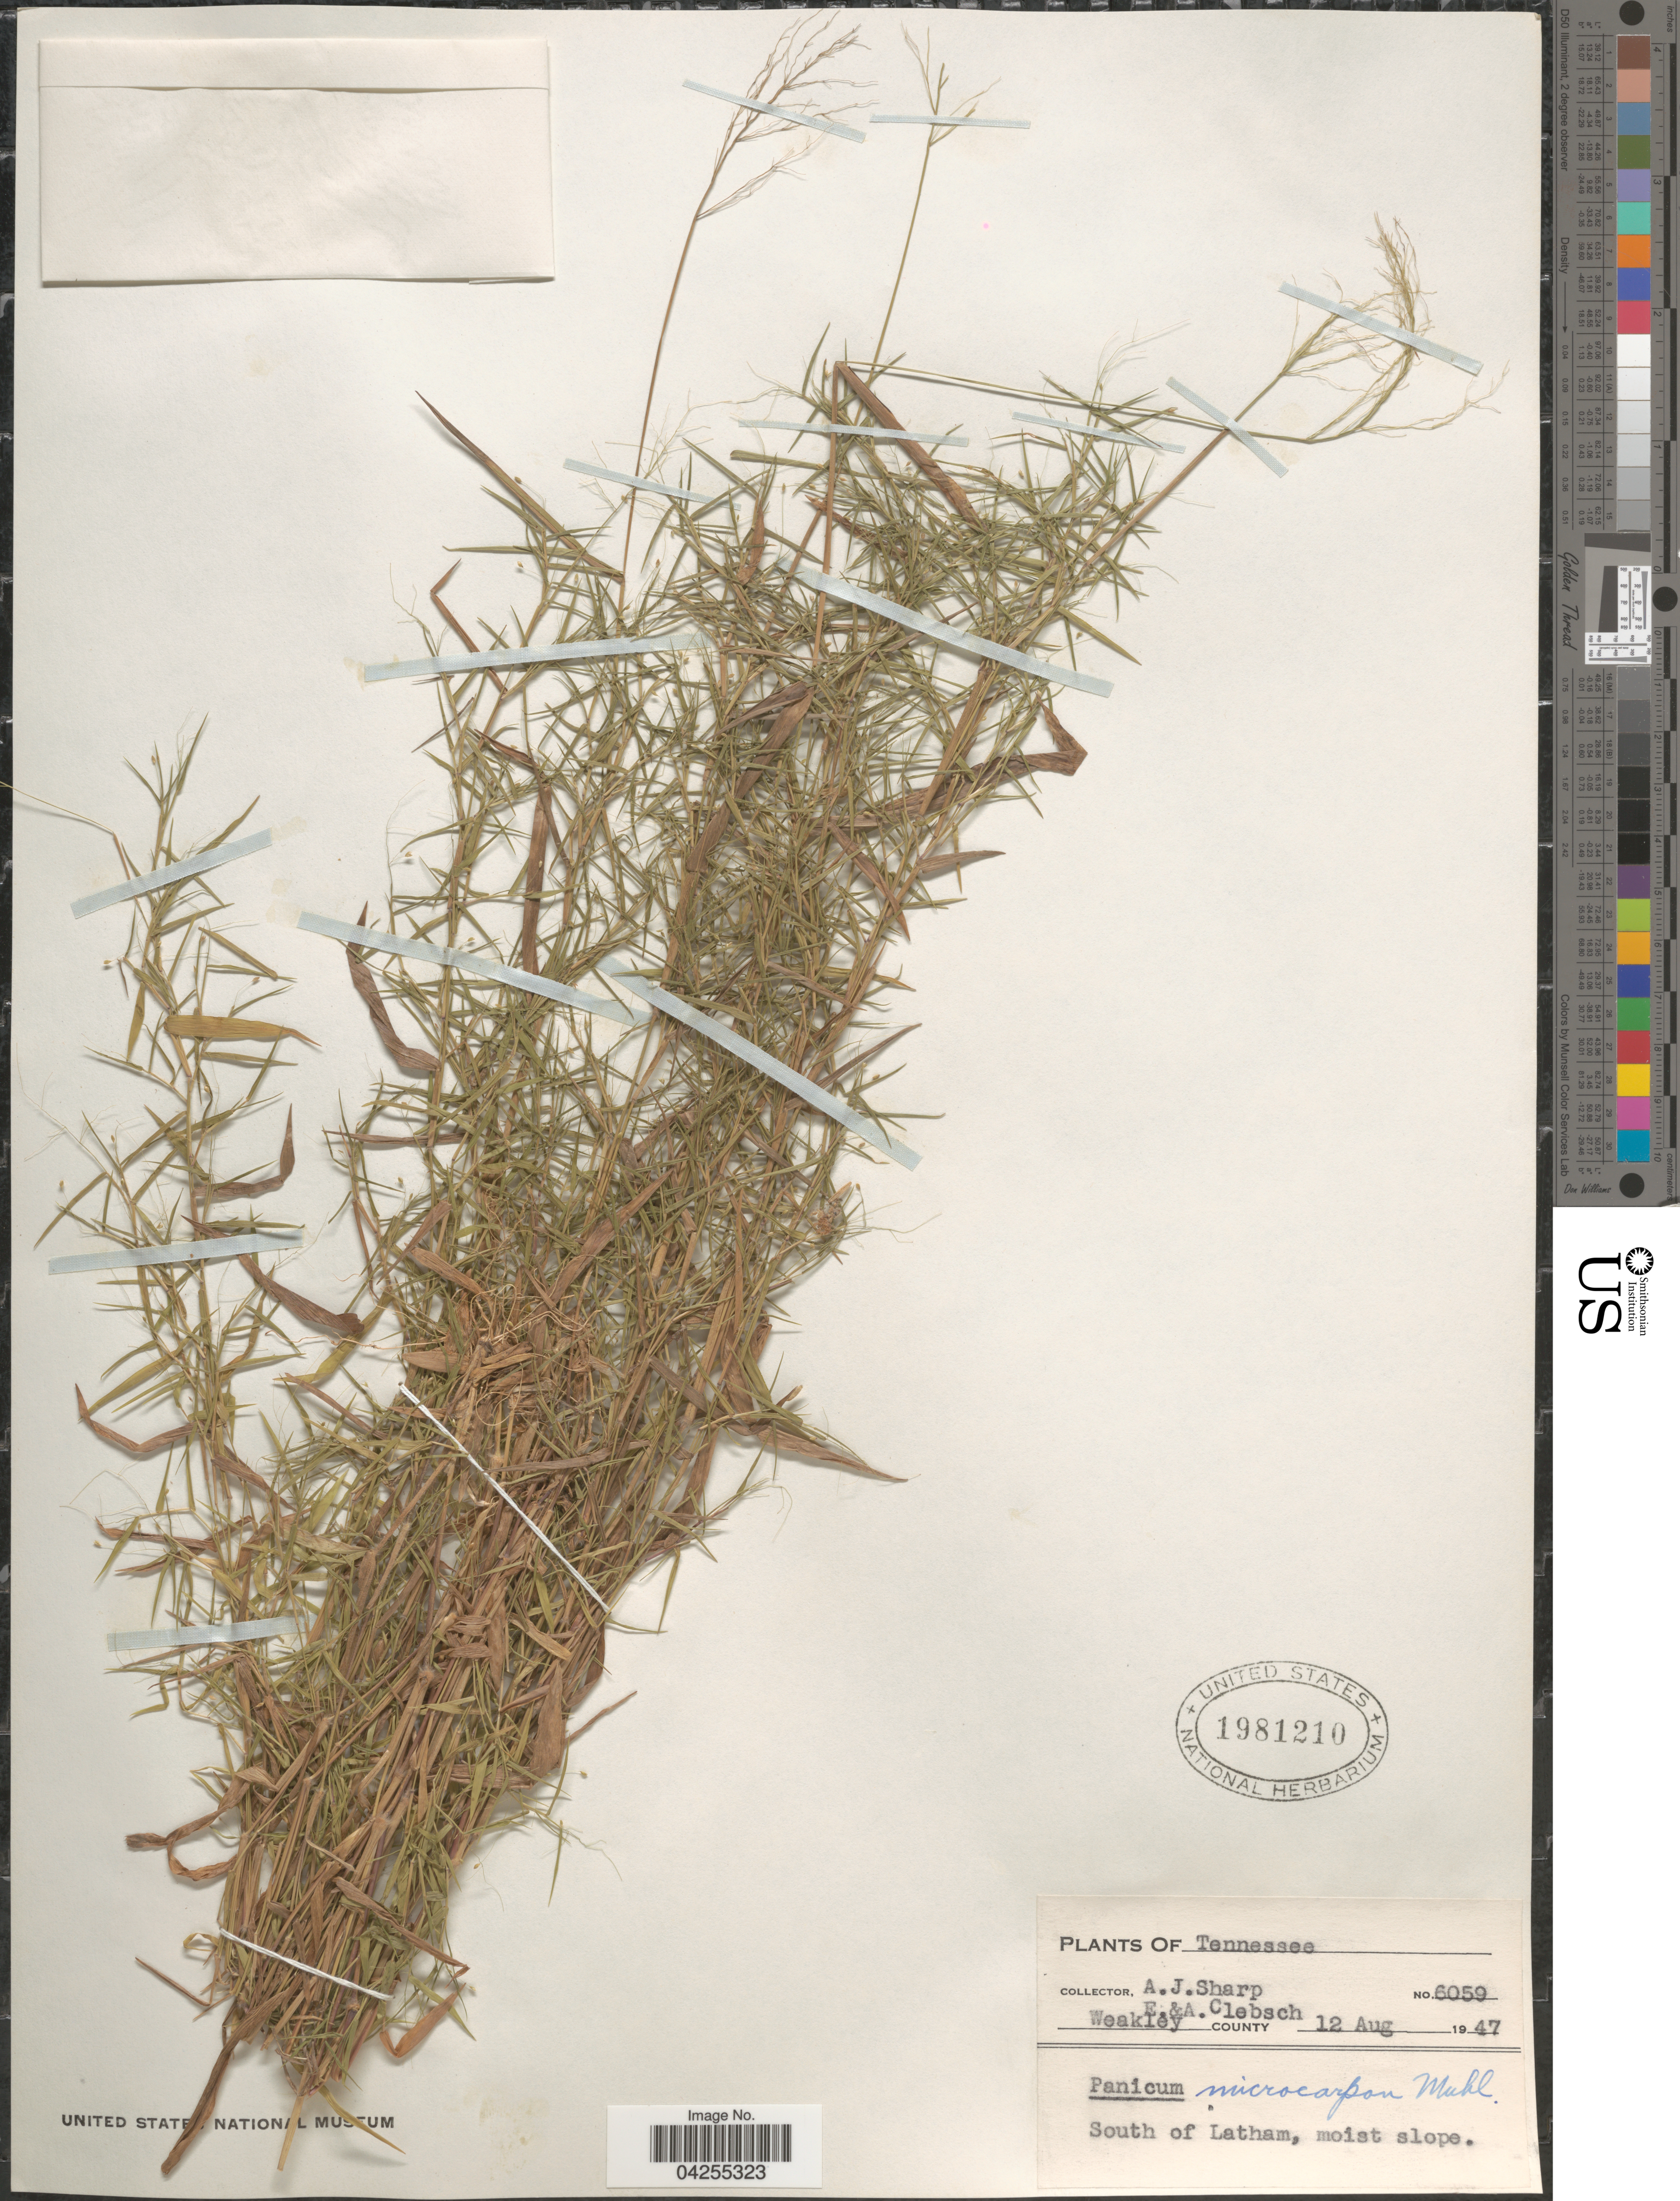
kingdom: Plantae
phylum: Tracheophyta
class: Liliopsida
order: Poales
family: Poaceae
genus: Dichanthelium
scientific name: Dichanthelium dichotomum var. dichotomum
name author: (L.) Gould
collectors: A. J. Sharp, E. Clebsch & A. Clebsch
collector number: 6059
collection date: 1947-08-12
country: United States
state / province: Tennessee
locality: Weakley County. South of Latham, moist slope.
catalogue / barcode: US 1981210